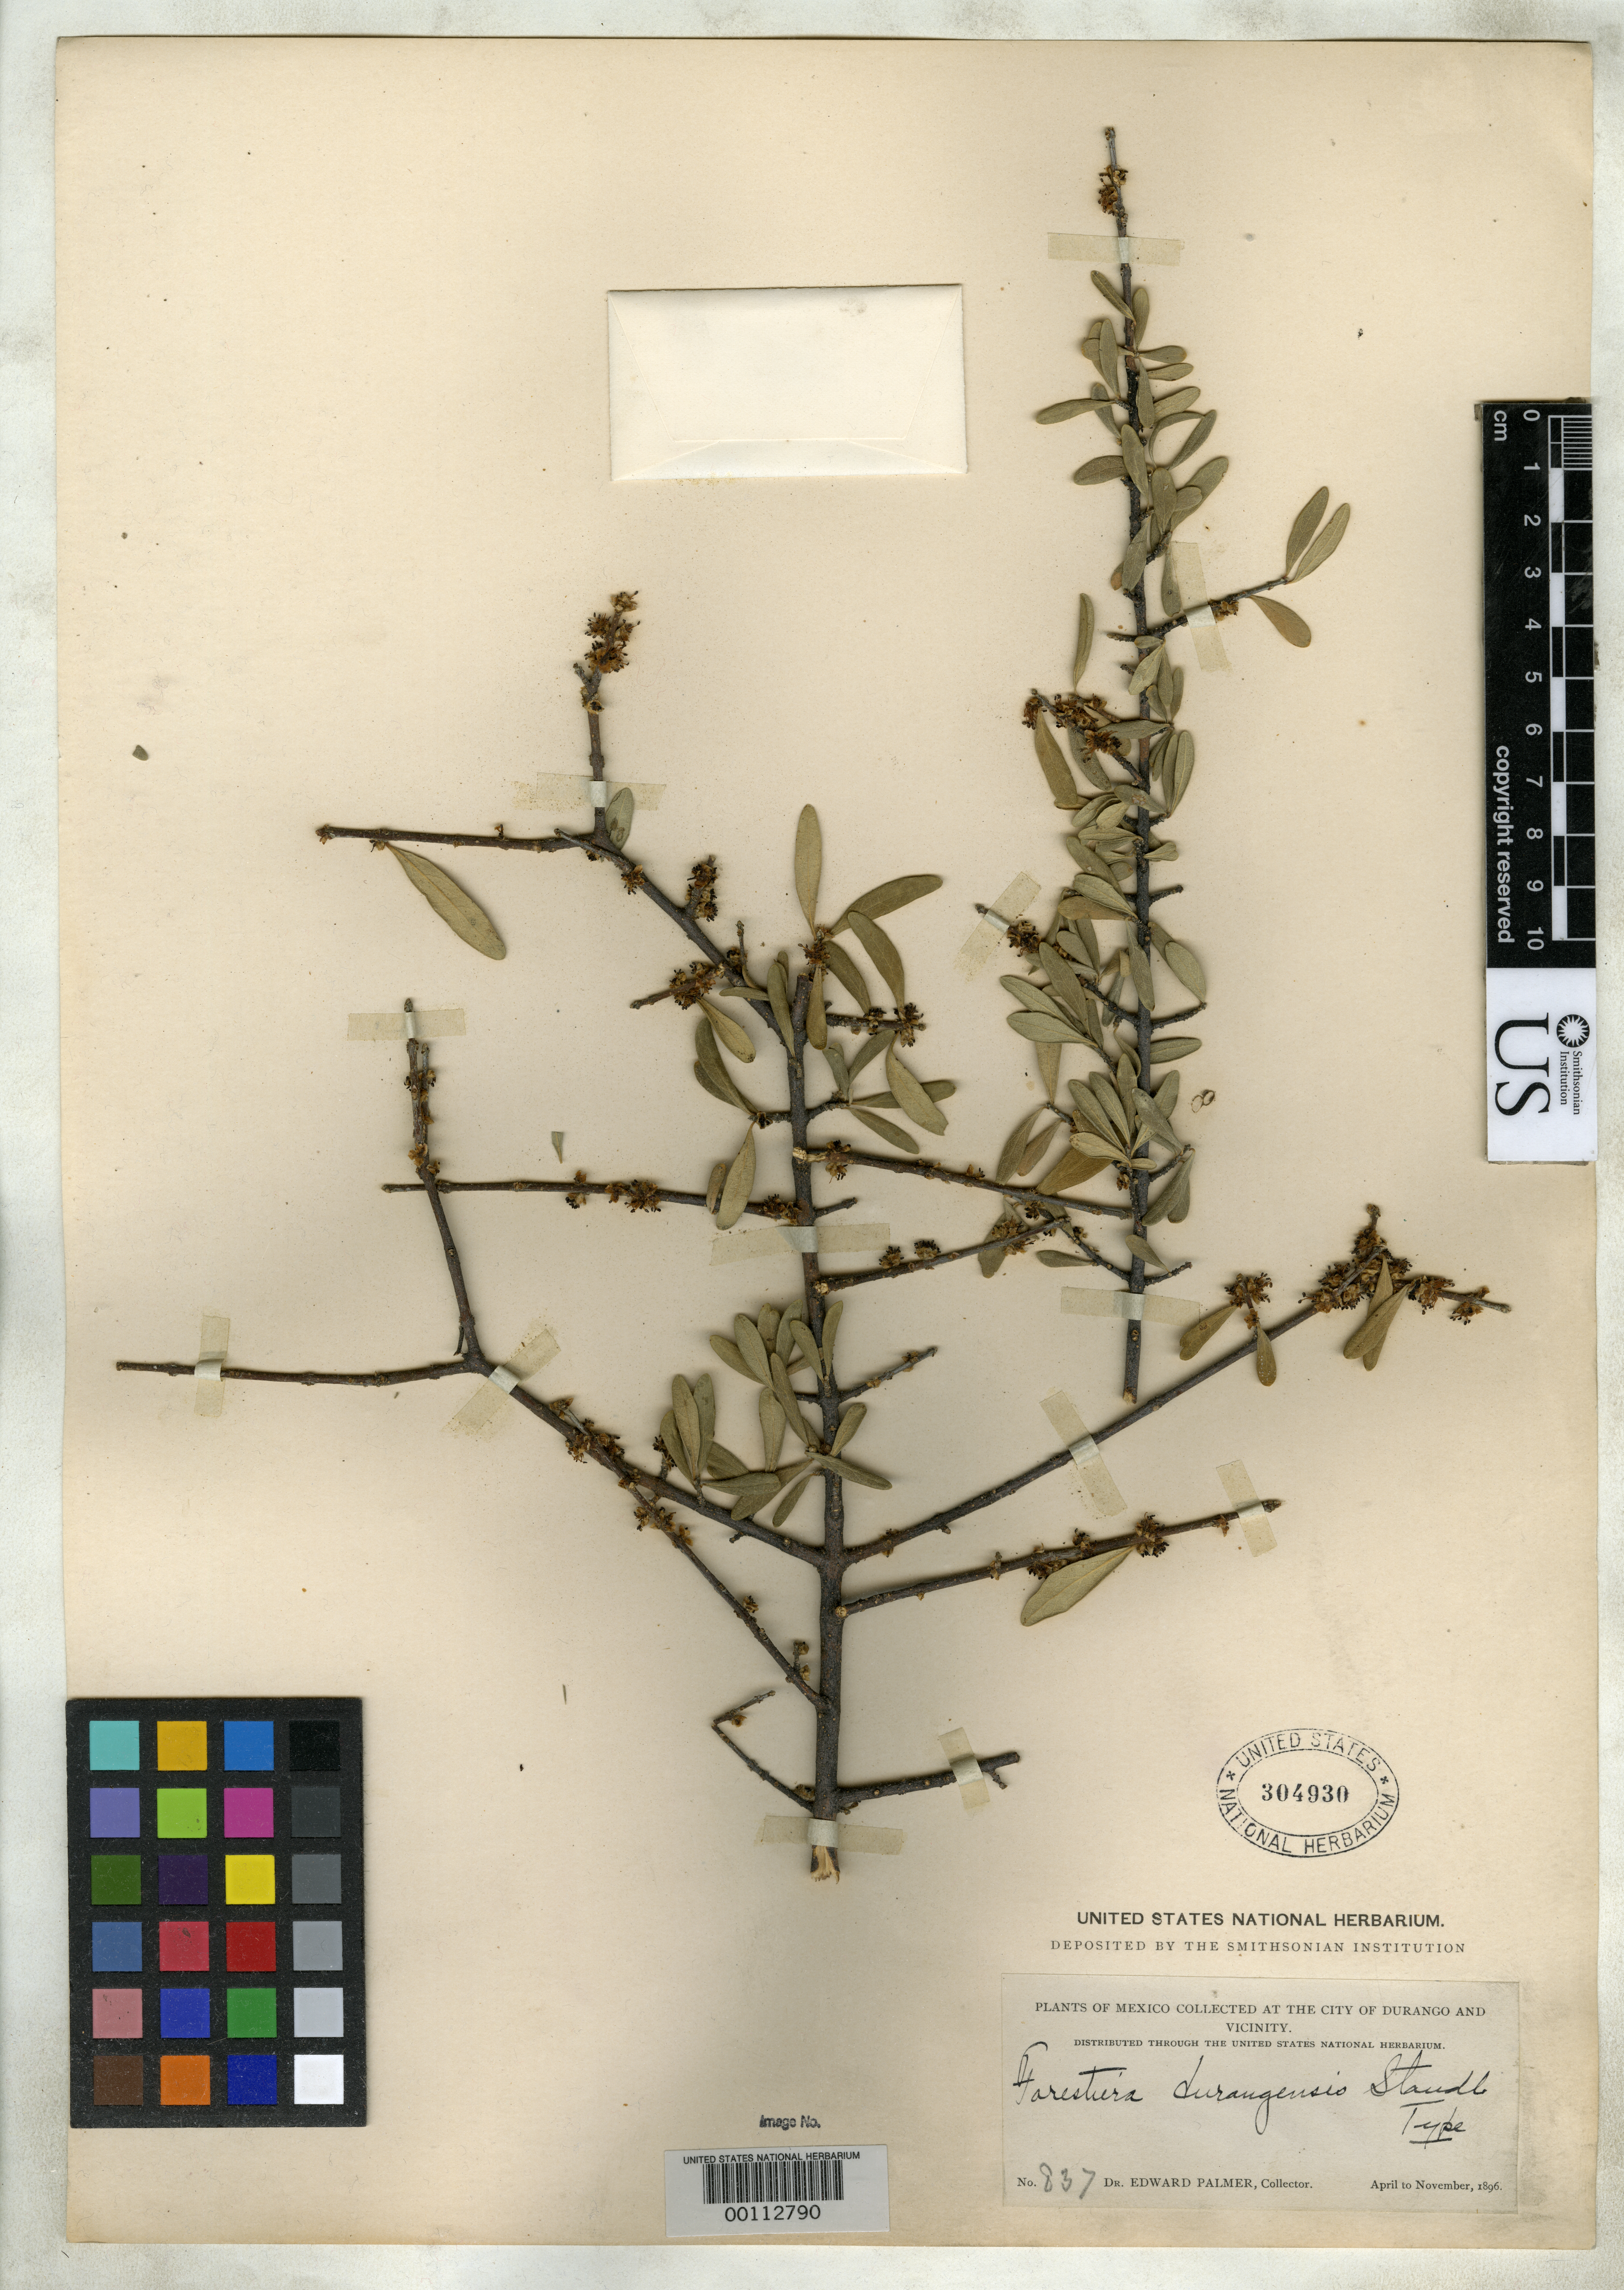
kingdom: Plantae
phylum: Tracheophyta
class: Magnoliopsida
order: Lamiales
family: Oleaceae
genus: Forestiera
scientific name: Forestiera durangensis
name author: Standl.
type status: Holotype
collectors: E. Palmer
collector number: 837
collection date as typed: Apr 1896 to -- Nov 1896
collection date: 1896-04/1896-11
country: Mexico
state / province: Durango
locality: Near City of Durango.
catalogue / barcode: US 304930